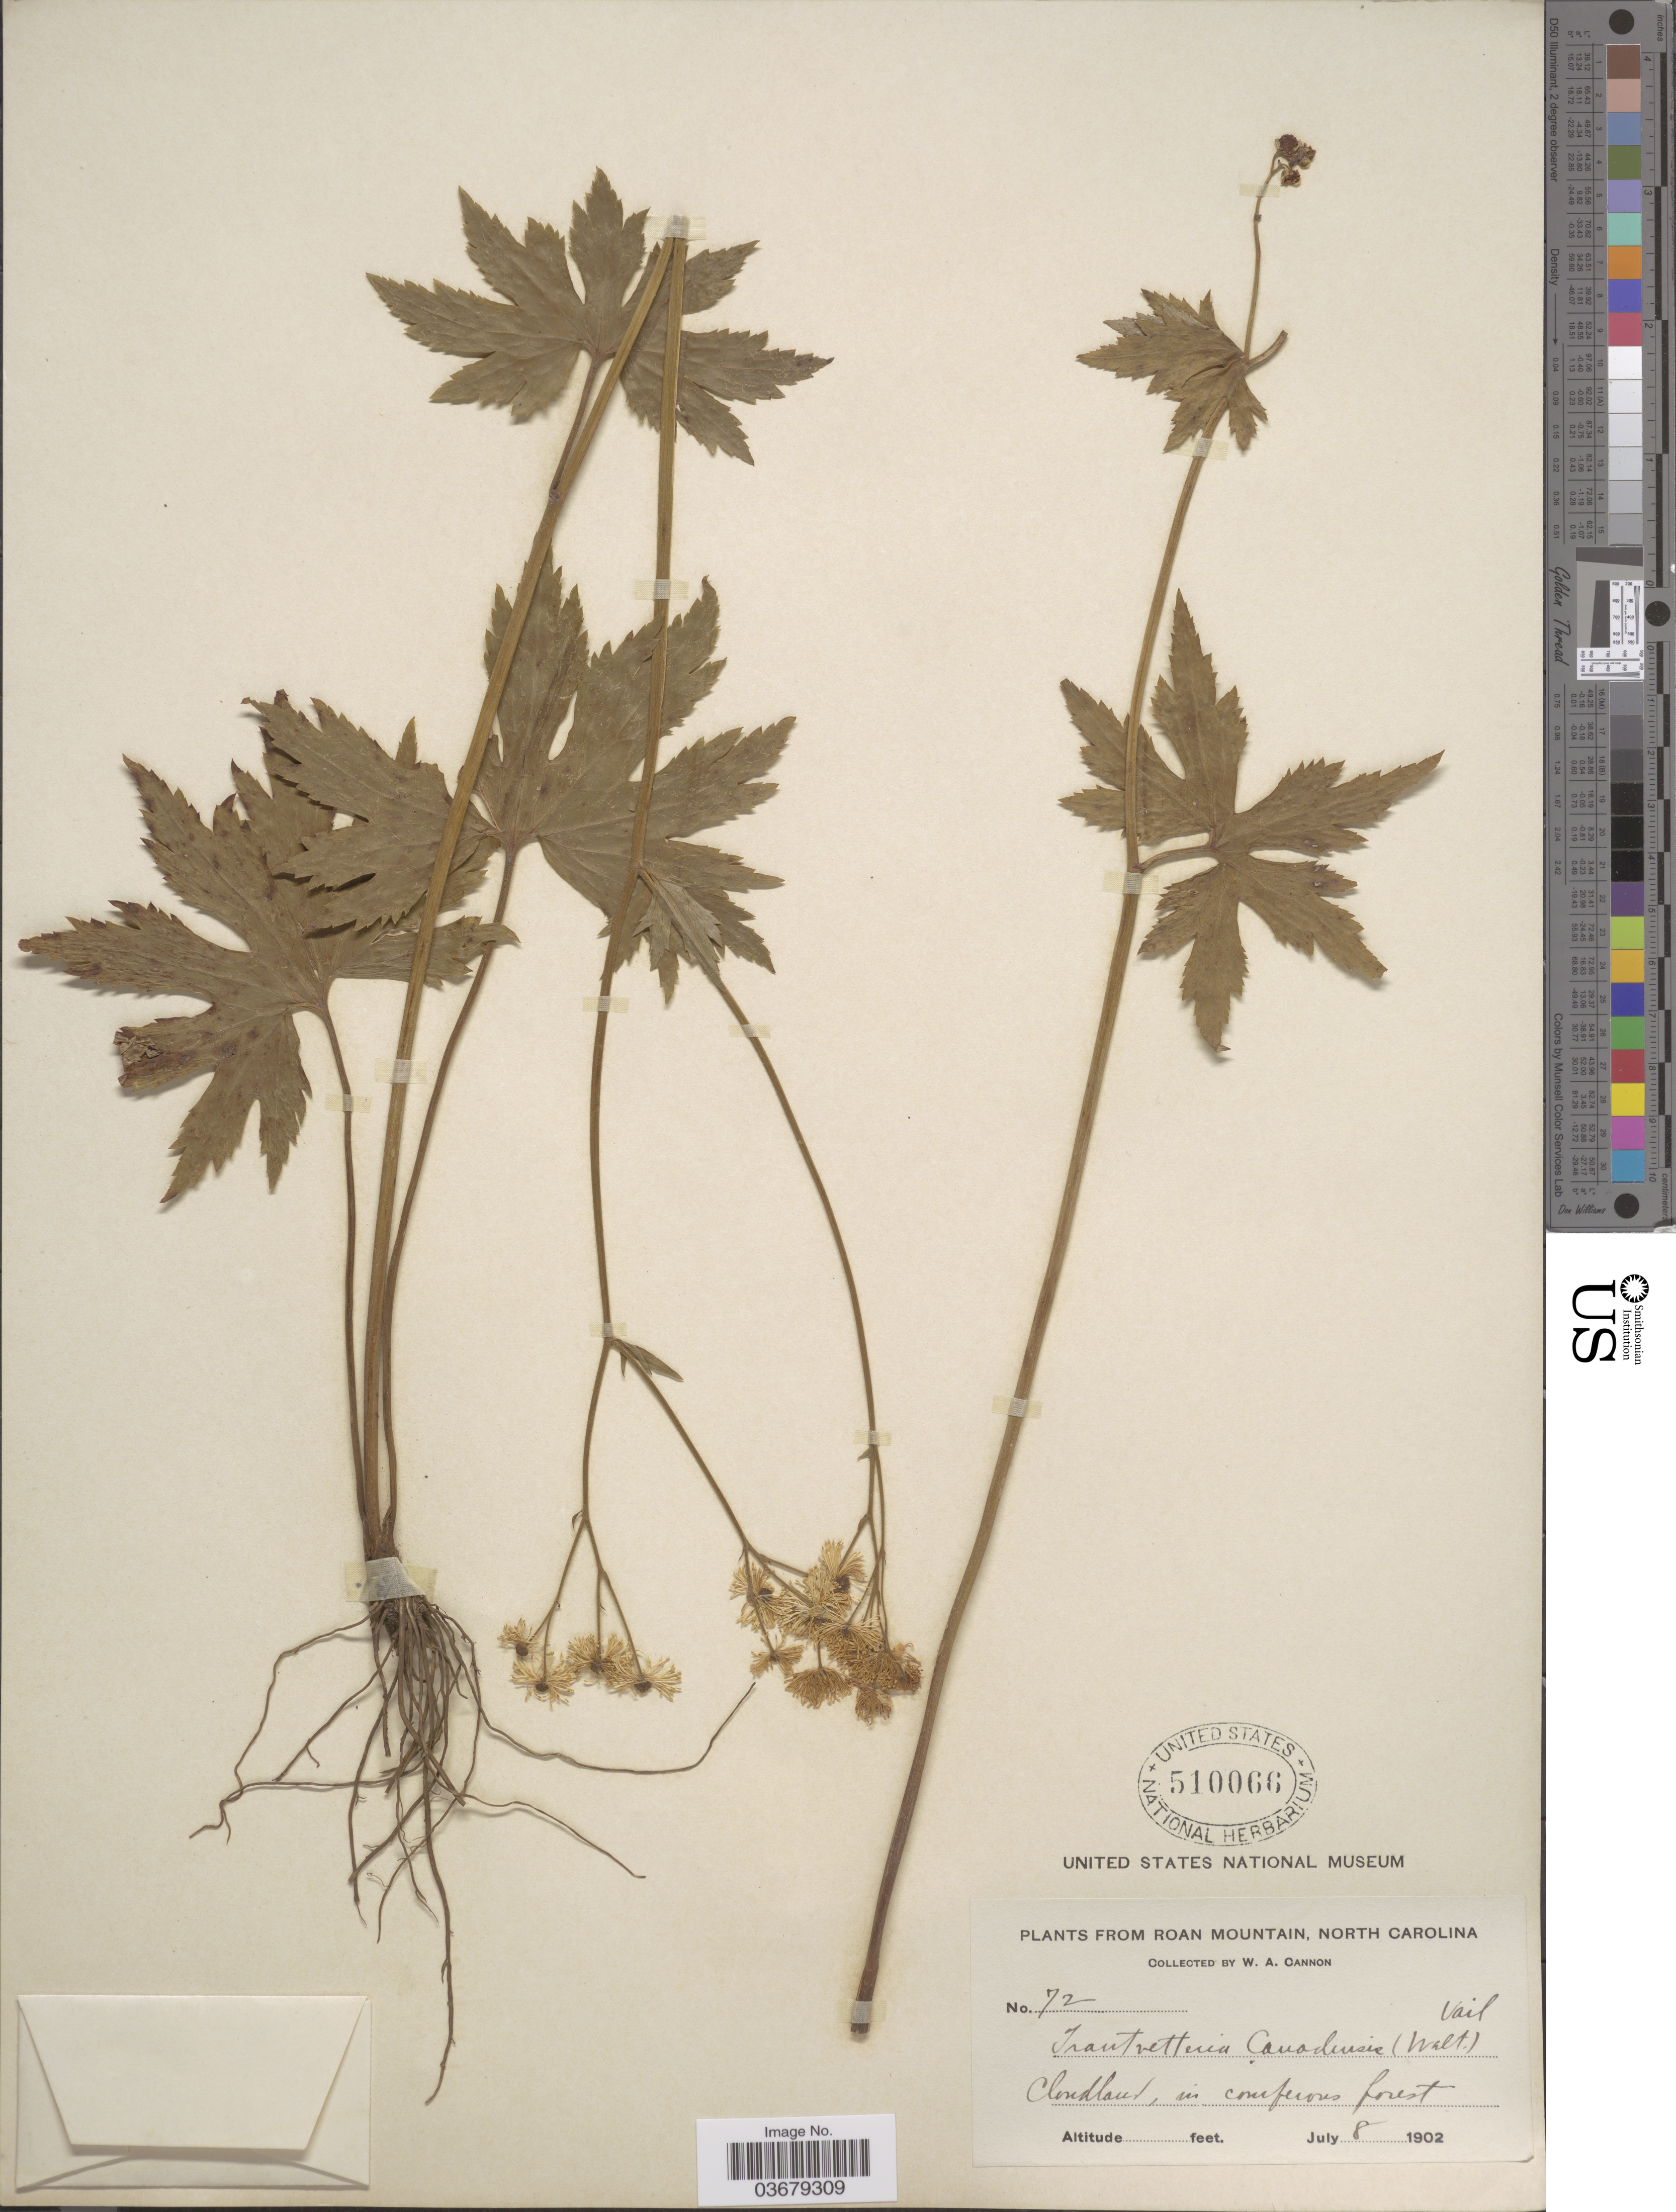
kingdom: Plantae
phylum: Tracheophyta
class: Magnoliopsida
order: Ranunculales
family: Ranunculaceae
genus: Trautvetteria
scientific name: Trautvetteria caroliniensis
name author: (Walter) Vail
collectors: W. Cannon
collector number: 72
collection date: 1902-07-08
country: United States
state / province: North Carolina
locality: Roan Mountain. Cloudland.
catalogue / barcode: US 510066